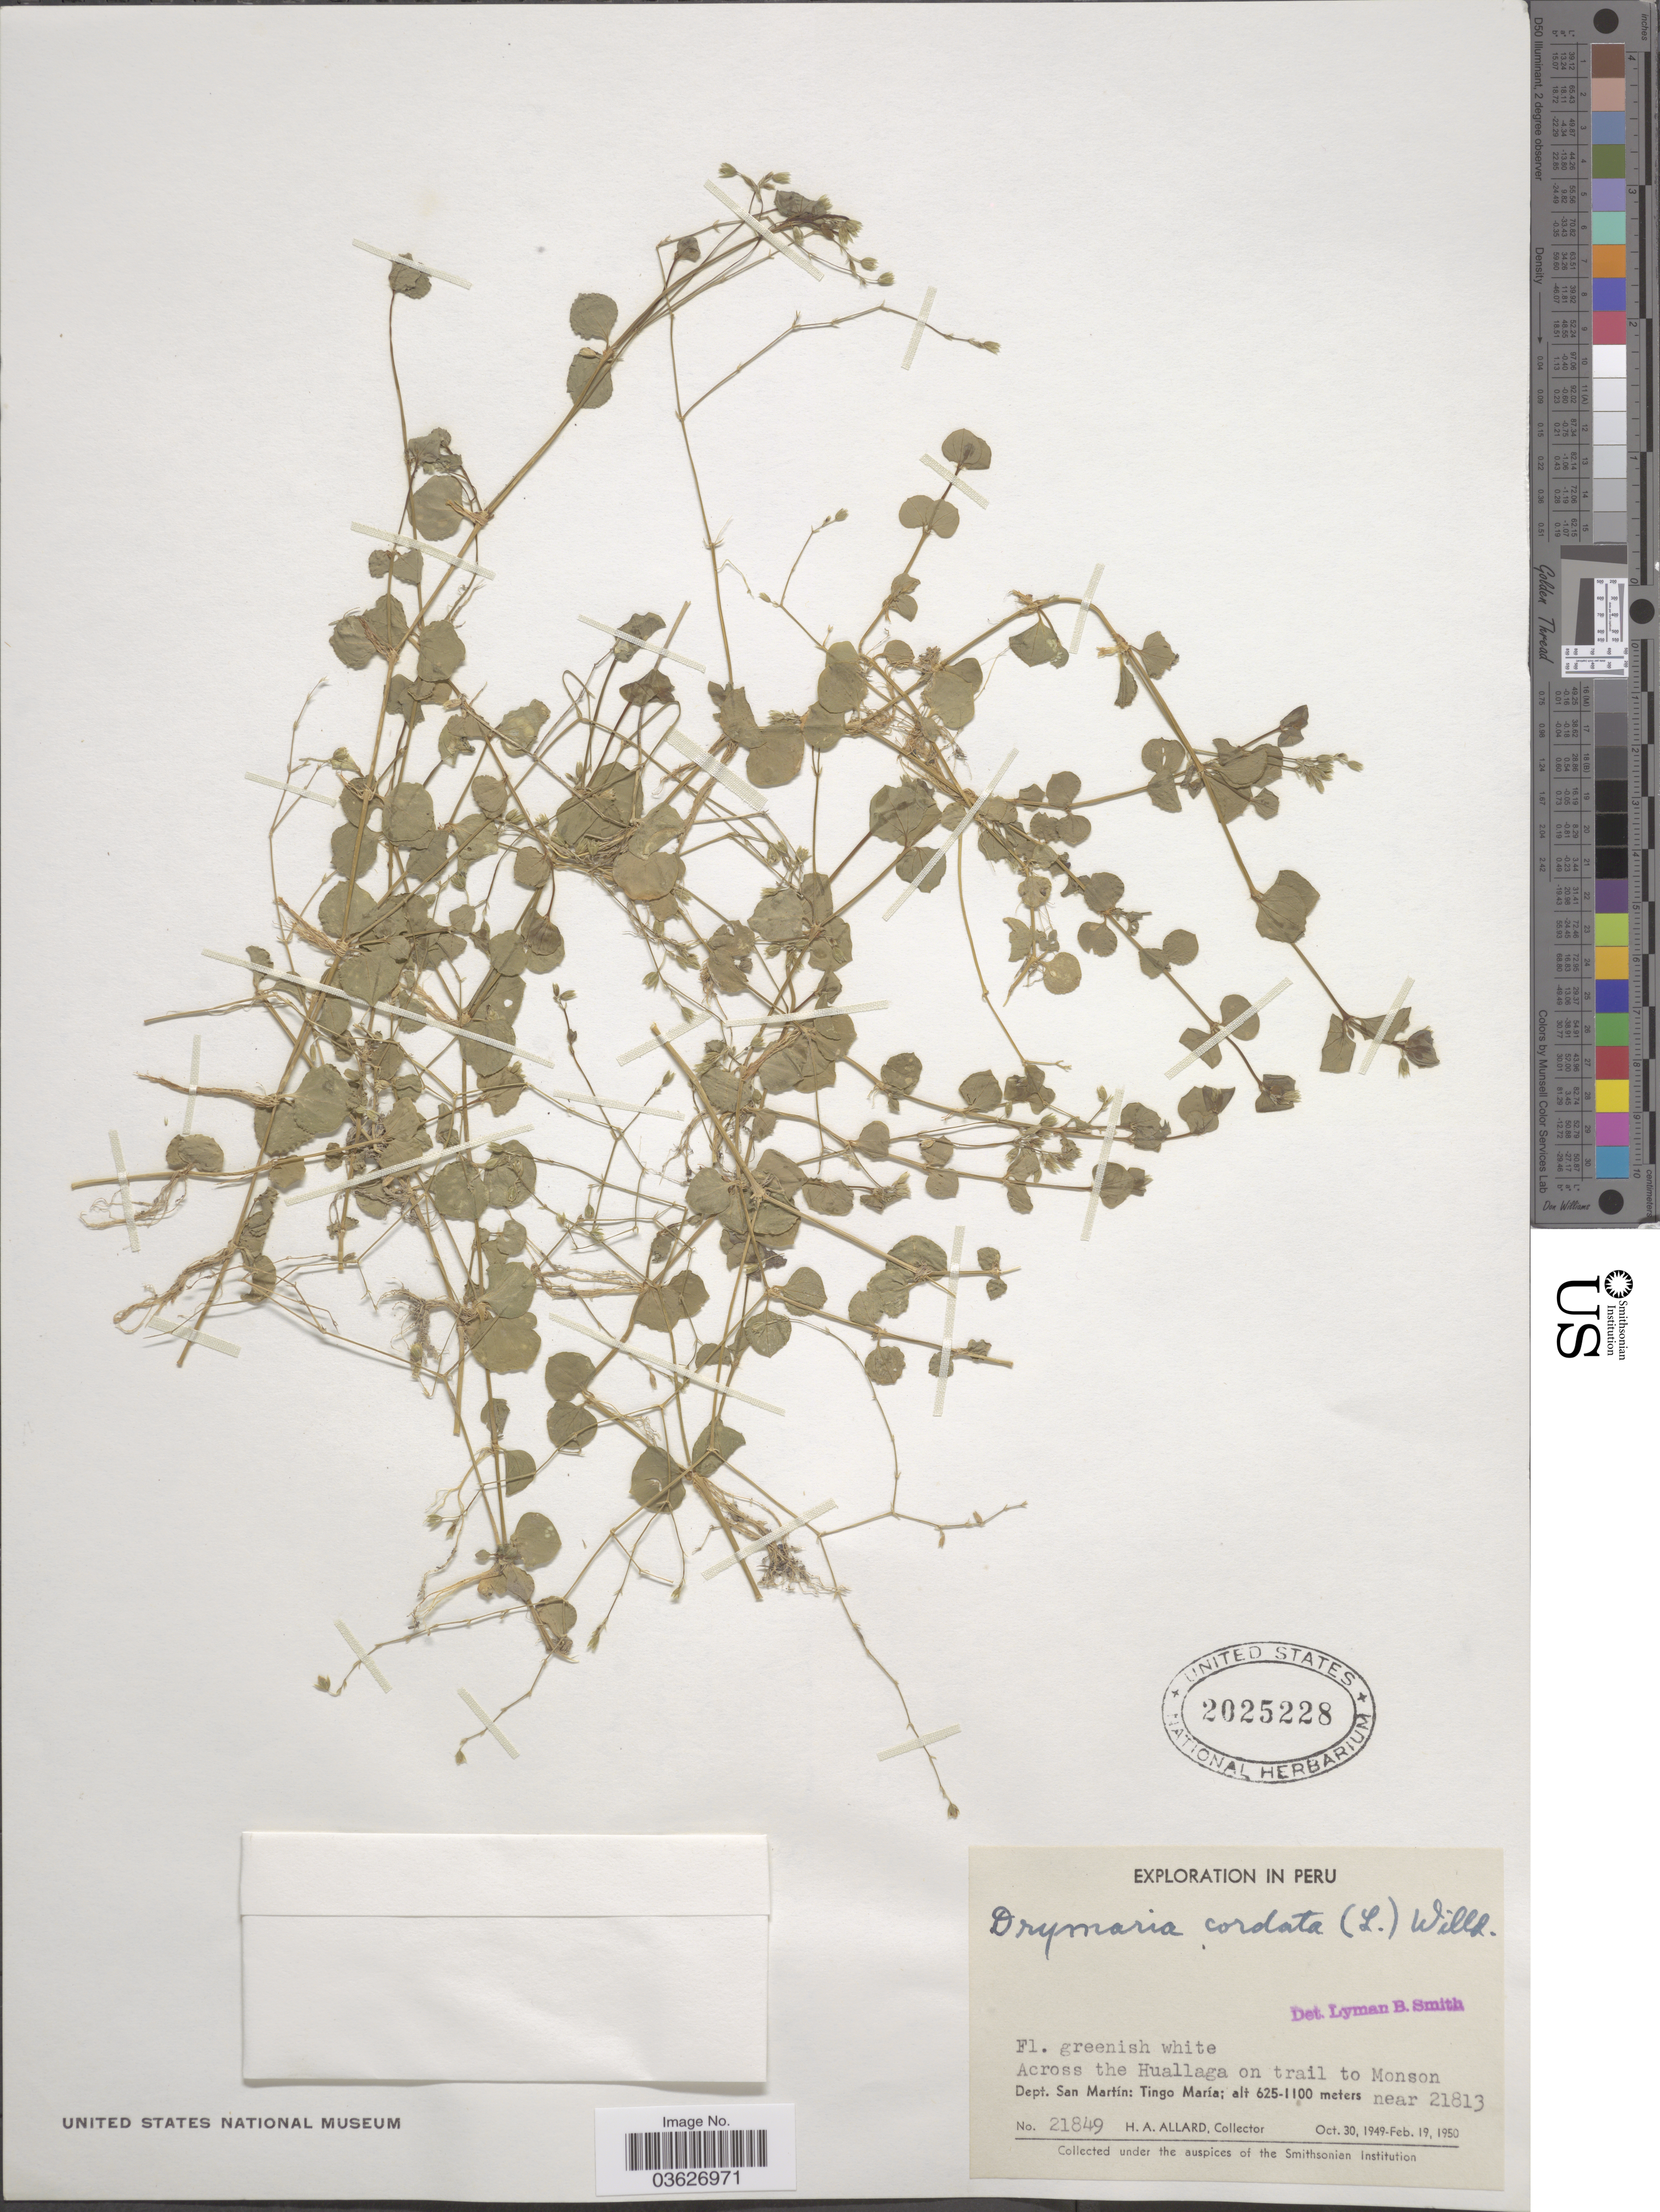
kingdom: Plantae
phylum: Tracheophyta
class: Magnoliopsida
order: Caryophyllales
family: Caryophyllaceae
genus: Drymaria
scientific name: Drymaria cordata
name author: (L.) Willd. ex Schult.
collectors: H. A. Allard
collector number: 21849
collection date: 1949-10-30/1950-02-19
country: Peru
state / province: San Martín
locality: Across the Huallaga on trail to Monson. Dept. San Martín: Tingo María.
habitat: across the river on trail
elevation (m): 625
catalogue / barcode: US 2025228